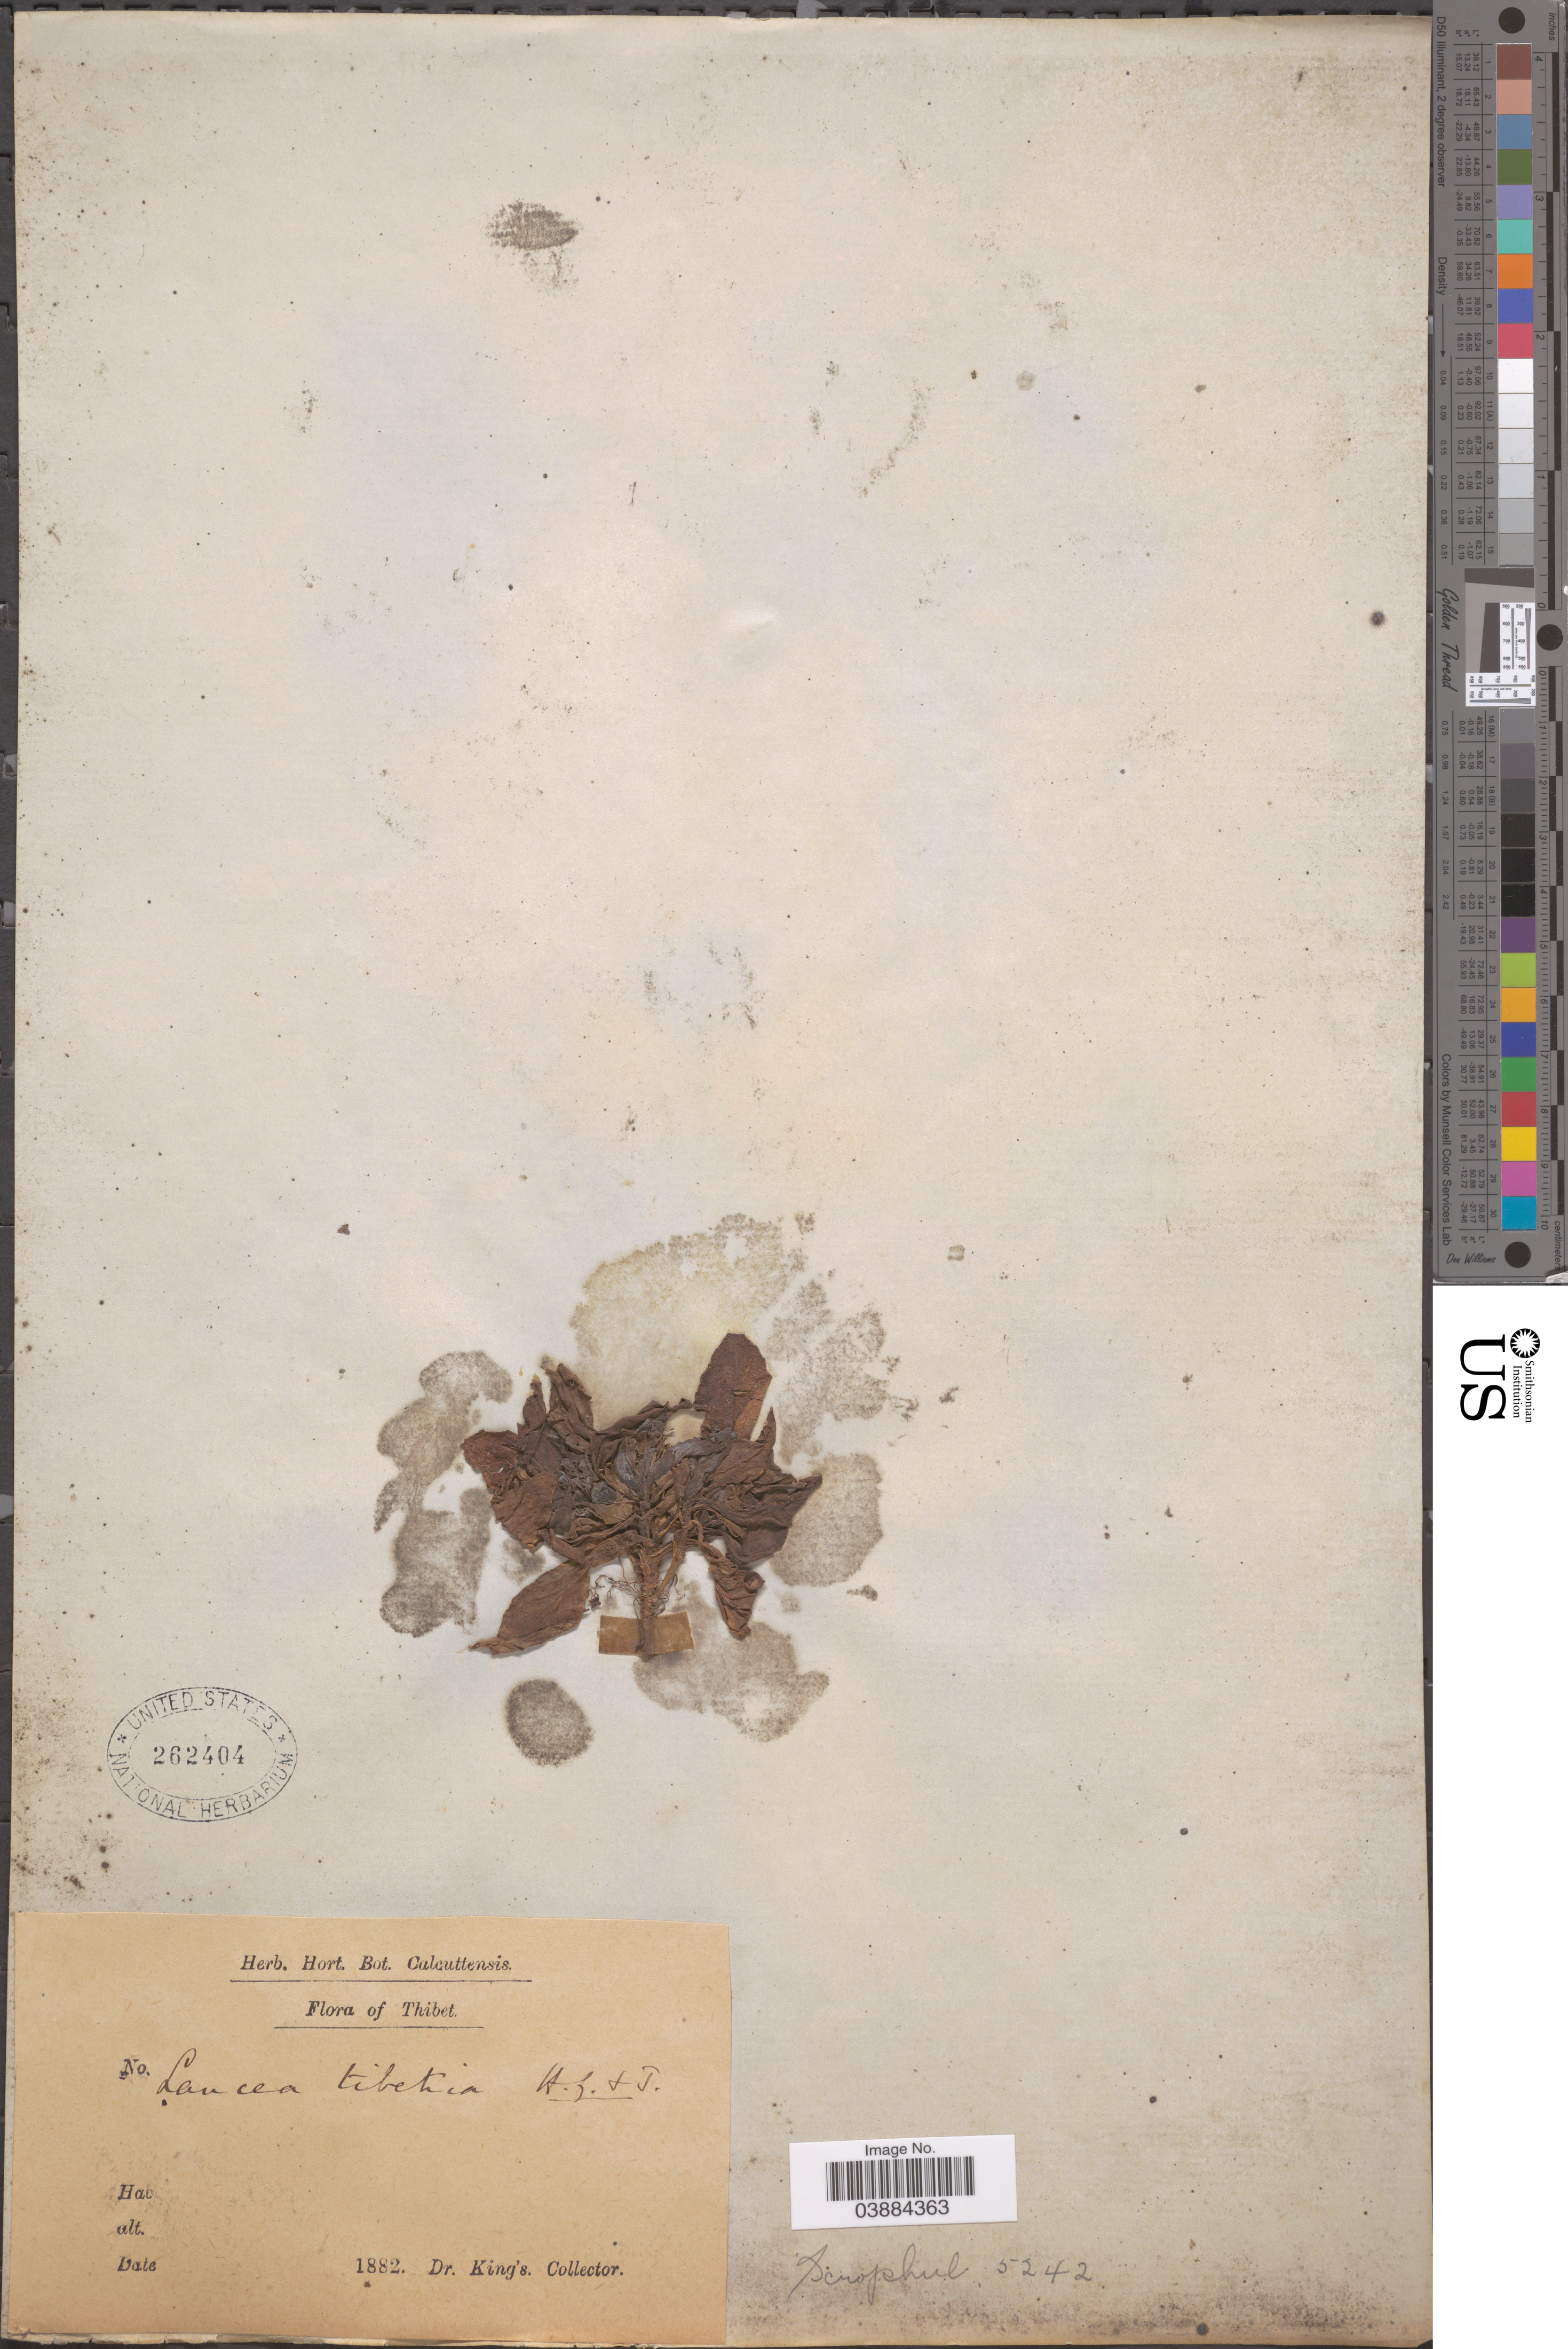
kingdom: Plantae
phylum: Tracheophyta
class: Magnoliopsida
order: Lamiales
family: Mazaceae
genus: Lancea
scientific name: Lancea tibetica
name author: Hook. f. & Thomson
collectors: Dr. King's collector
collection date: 1882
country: China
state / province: Xizang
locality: Thibet.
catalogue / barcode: US 262404